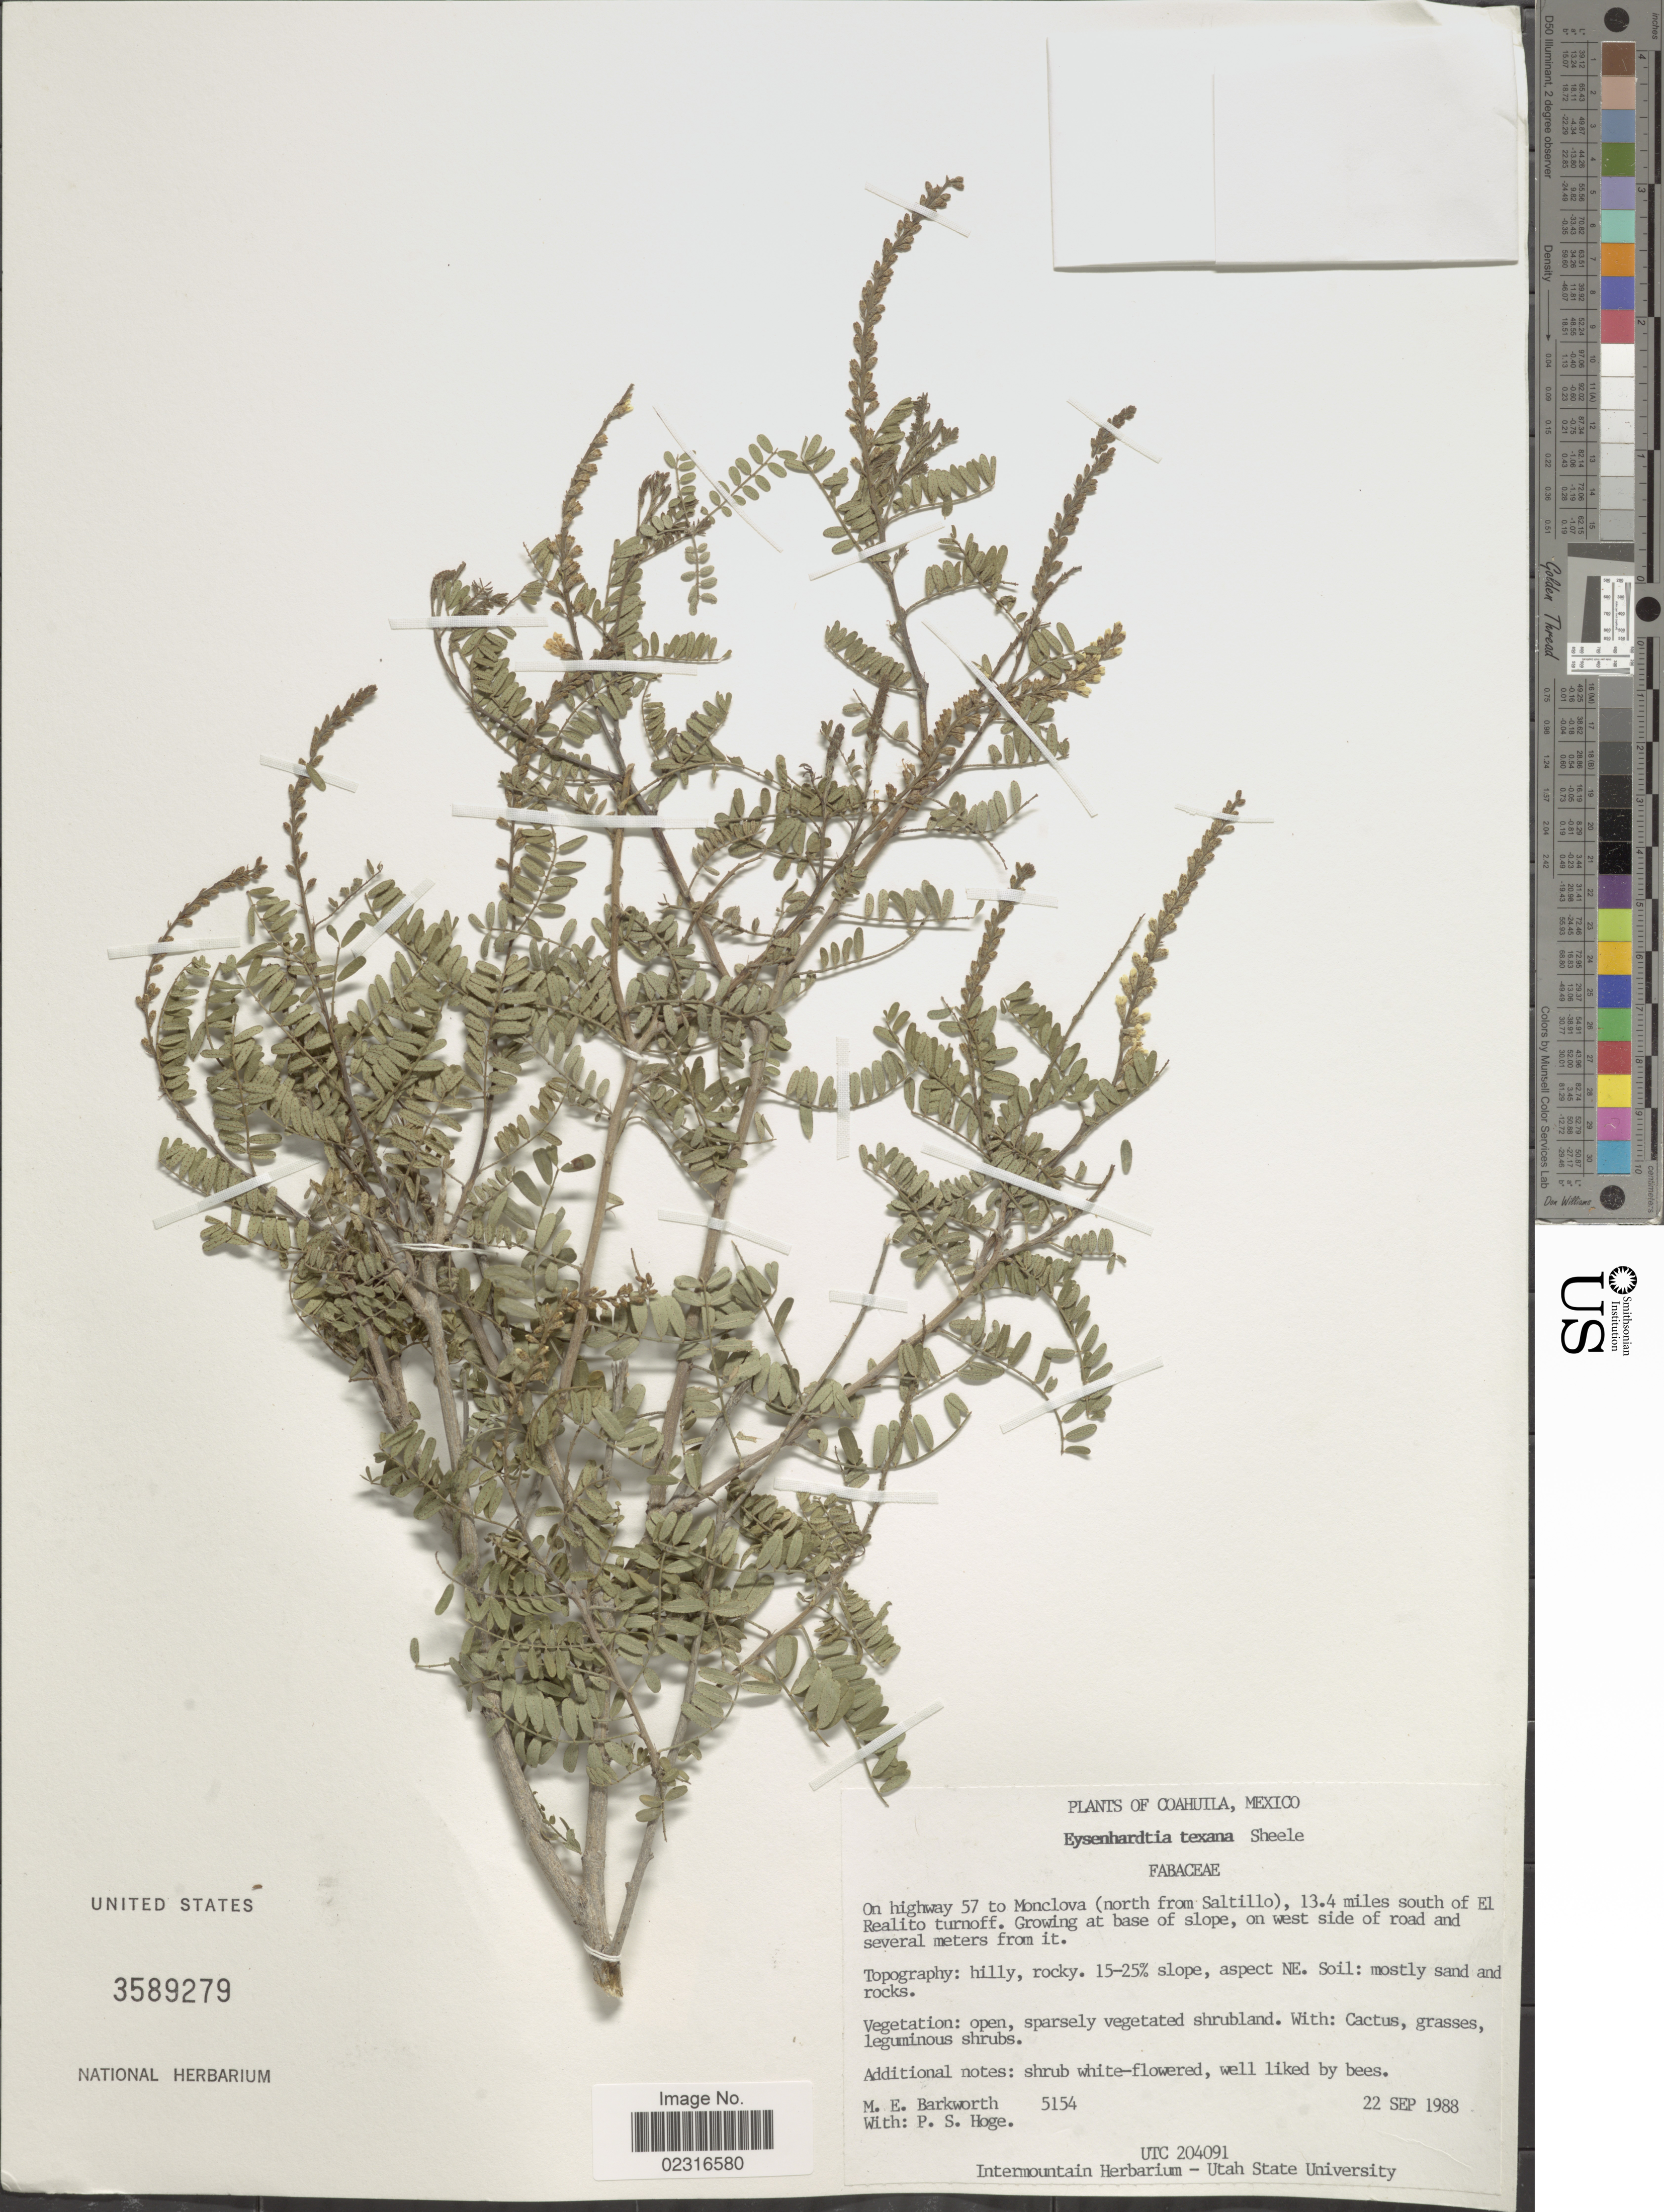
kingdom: Plantae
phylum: Tracheophyta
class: Magnoliopsida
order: Fabales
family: Fabaceae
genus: Eysenhardtia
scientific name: Eysenhardtia texana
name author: Scheele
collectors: M. E. Barkworth & P. S. Hoge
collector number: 5154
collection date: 1988-09-22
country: Mexico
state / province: Coahuila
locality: On highway 57 to Monclova ( north from Saltillo), 13.4 miles of El Realito turnoff.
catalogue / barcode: US 3589279